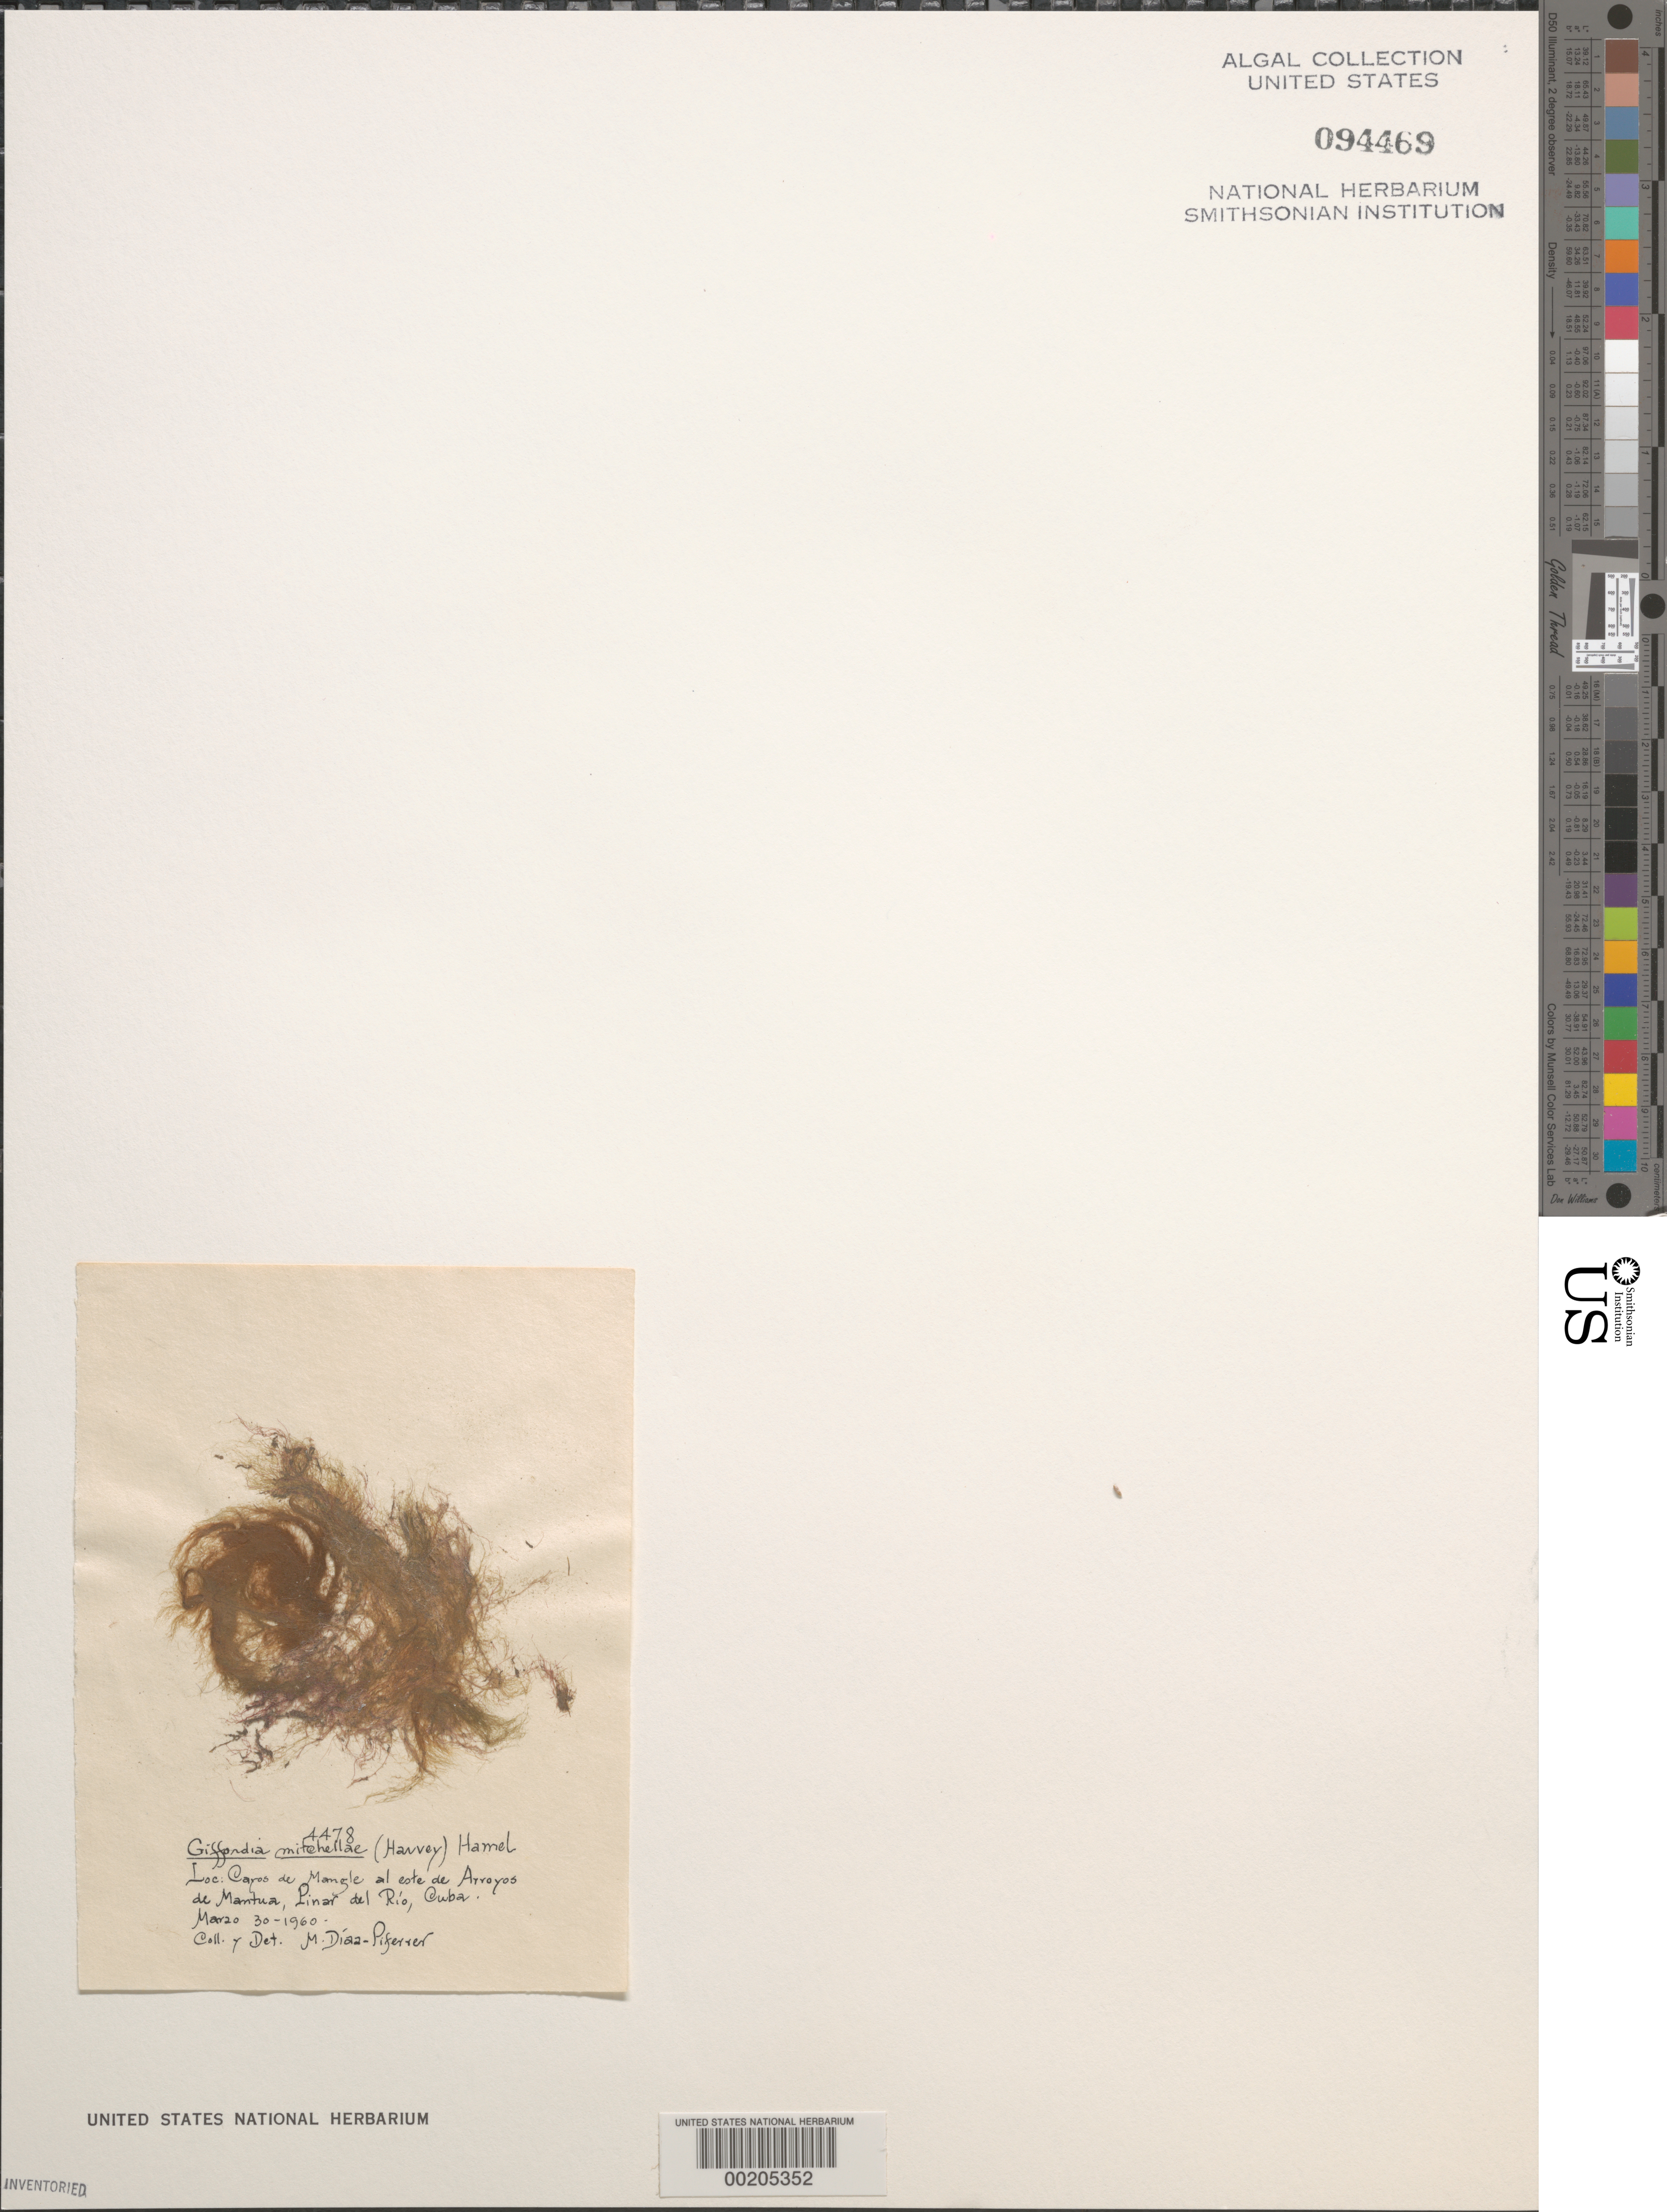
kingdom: Chromista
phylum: Ochrophyta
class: Phaeophyceae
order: Ectocarpales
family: Acinetosporaceae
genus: Feldmannia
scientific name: Feldmannia mitchelliae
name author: (Harv.) H.-S. Kim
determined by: Algae name updating Project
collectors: M. Diaz-Piferrer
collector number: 4478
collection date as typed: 30 Mar 1960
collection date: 1960-03-30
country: Cuba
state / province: Pinar del Río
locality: Cayos de mangle, east of arroyos de mantua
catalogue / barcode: US 94469